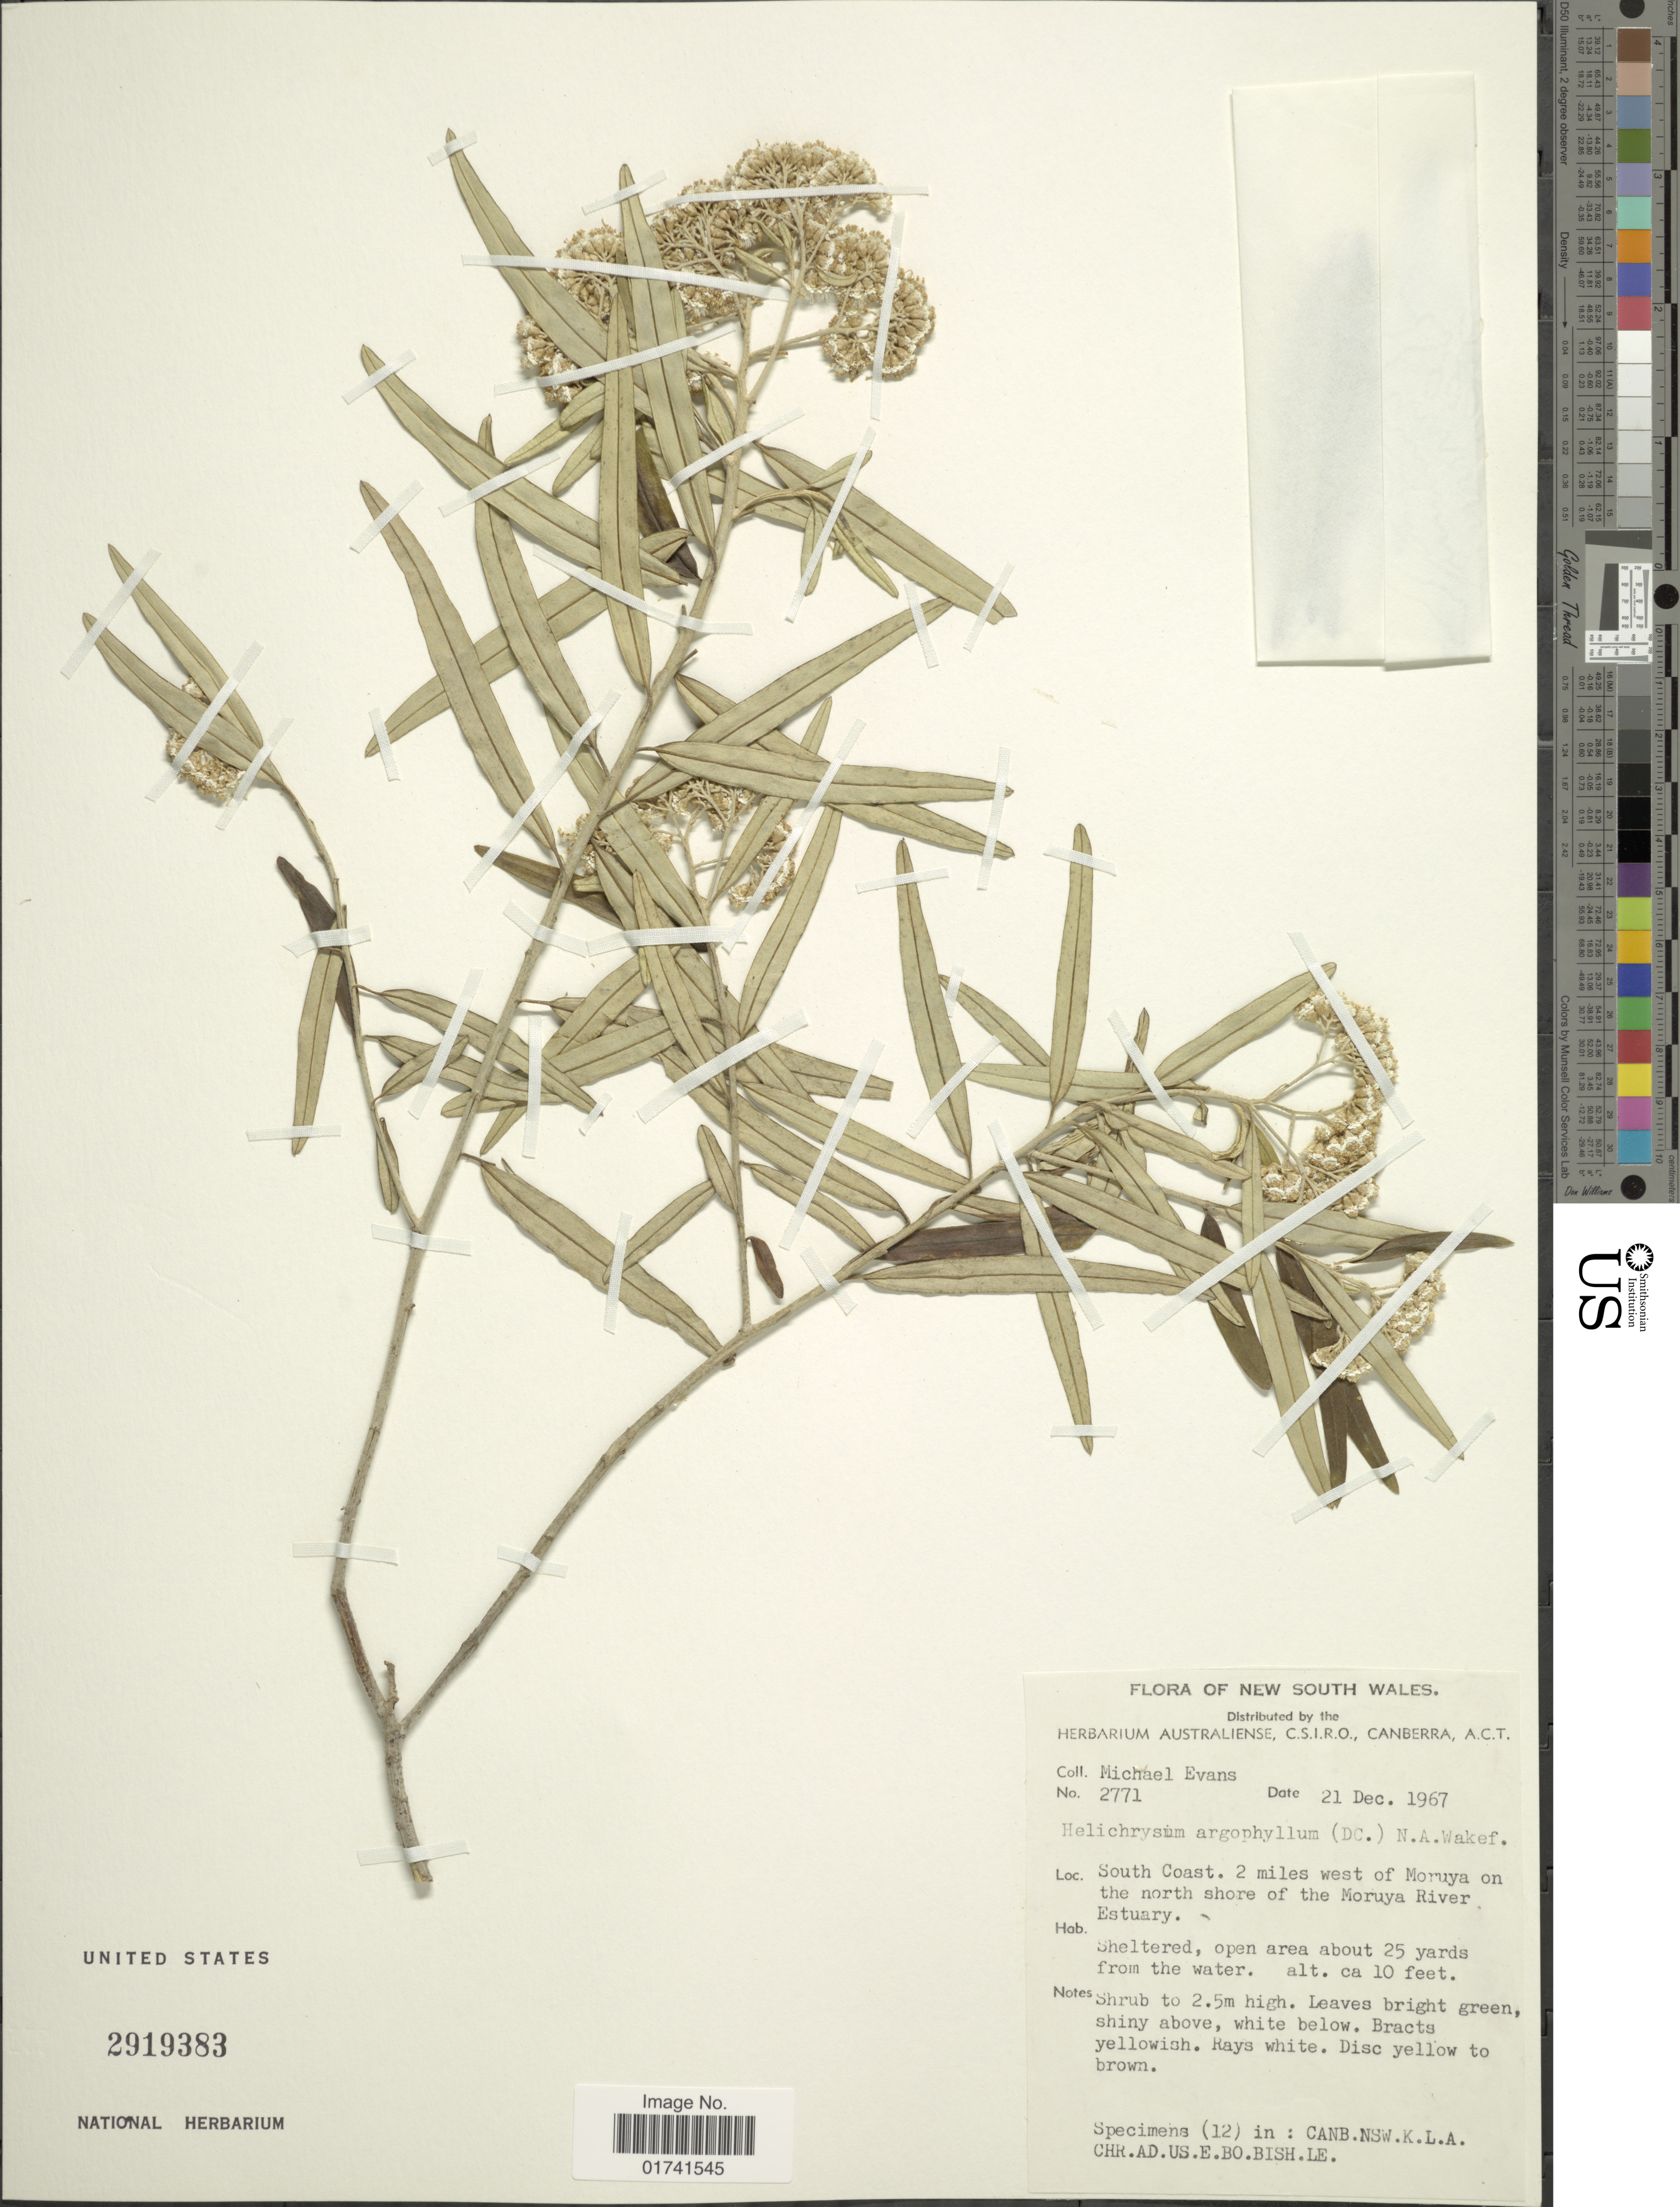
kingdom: Plantae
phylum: Tracheophyta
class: Magnoliopsida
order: Asterales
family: Asteraceae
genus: Ozothamnus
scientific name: Ozothamnus argophyllus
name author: (A. Cunn. ex DC.) Anderb.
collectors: M. Evans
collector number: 2771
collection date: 1967-12-21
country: Australia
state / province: New South Wales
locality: South Coast. 2 miles west of Moruya on the north shore of the Moruya River Estuary, sheltered, open area about 25 yards from the water.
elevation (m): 3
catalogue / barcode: US 2919383